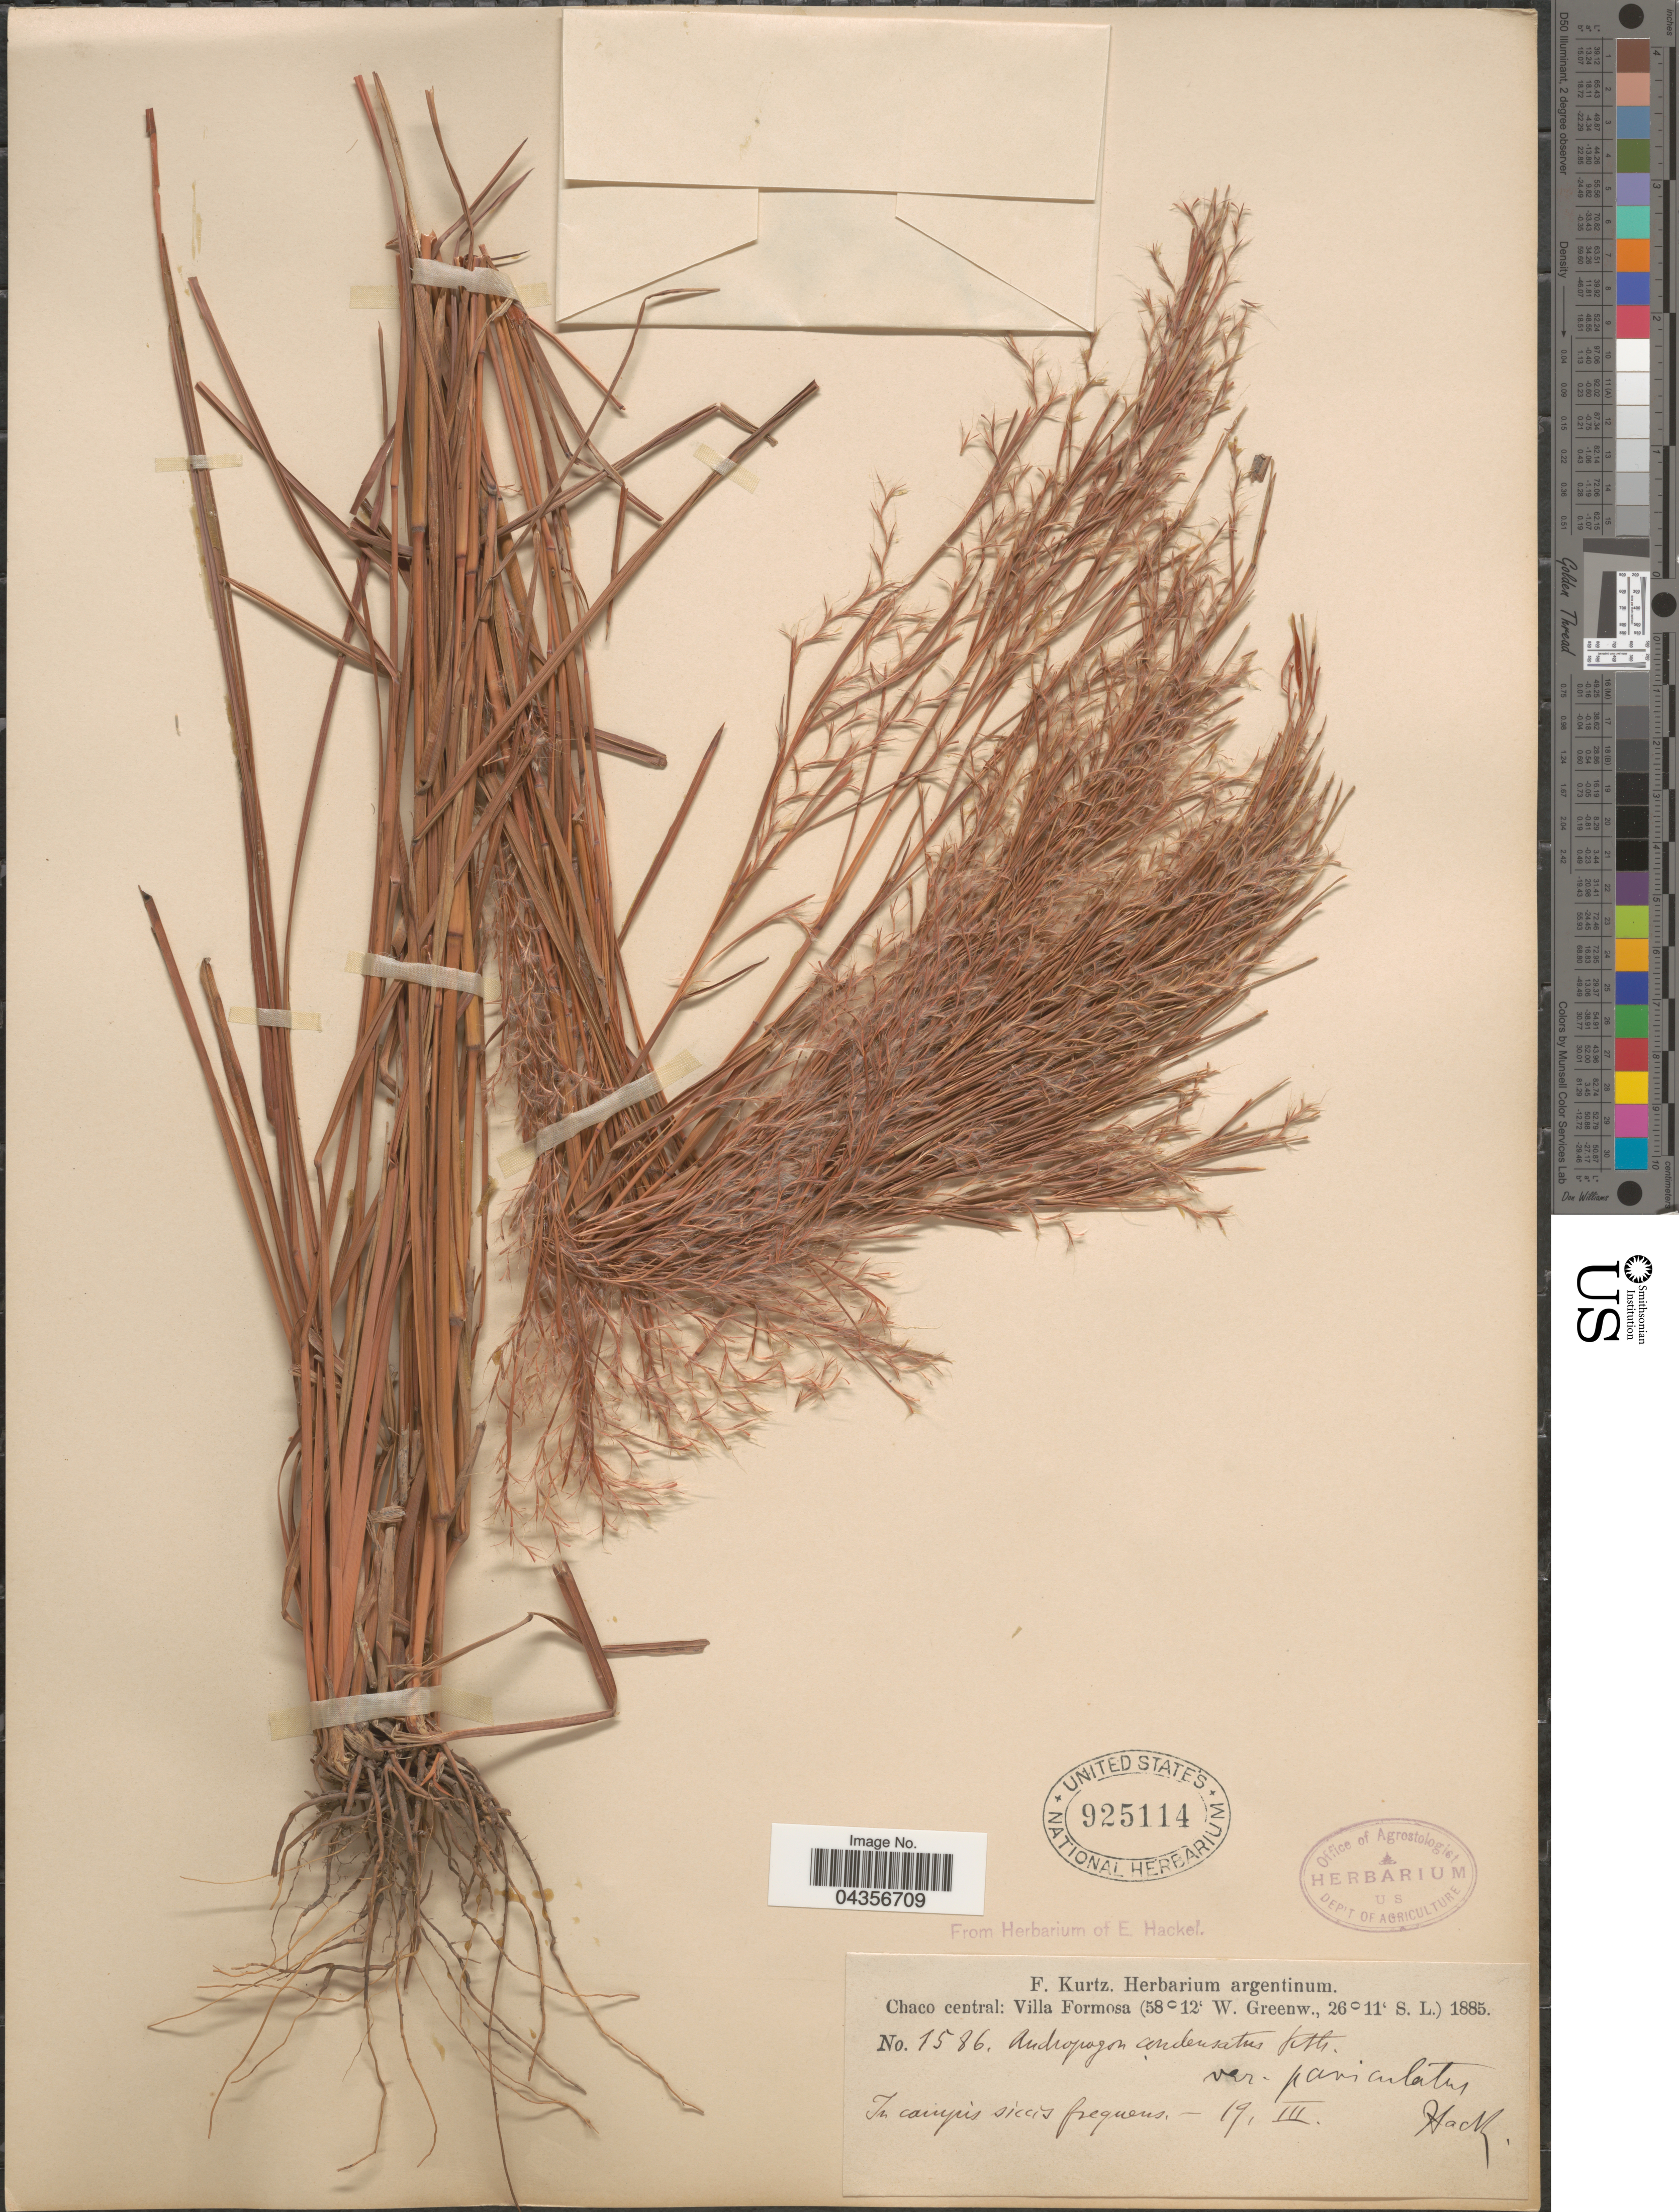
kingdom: Plantae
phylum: Tracheophyta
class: Liliopsida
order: Poales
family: Poaceae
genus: Schizachyrium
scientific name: Schizachyrium microstachyum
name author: (Desv. ex Ham.) Roseng. et al.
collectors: ex herb. F. Kurtz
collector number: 1586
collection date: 1885-03-19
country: Argentina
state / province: Chaco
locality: Chaco central: Villa Formosa. In campis siccis frequens.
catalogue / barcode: US 925114